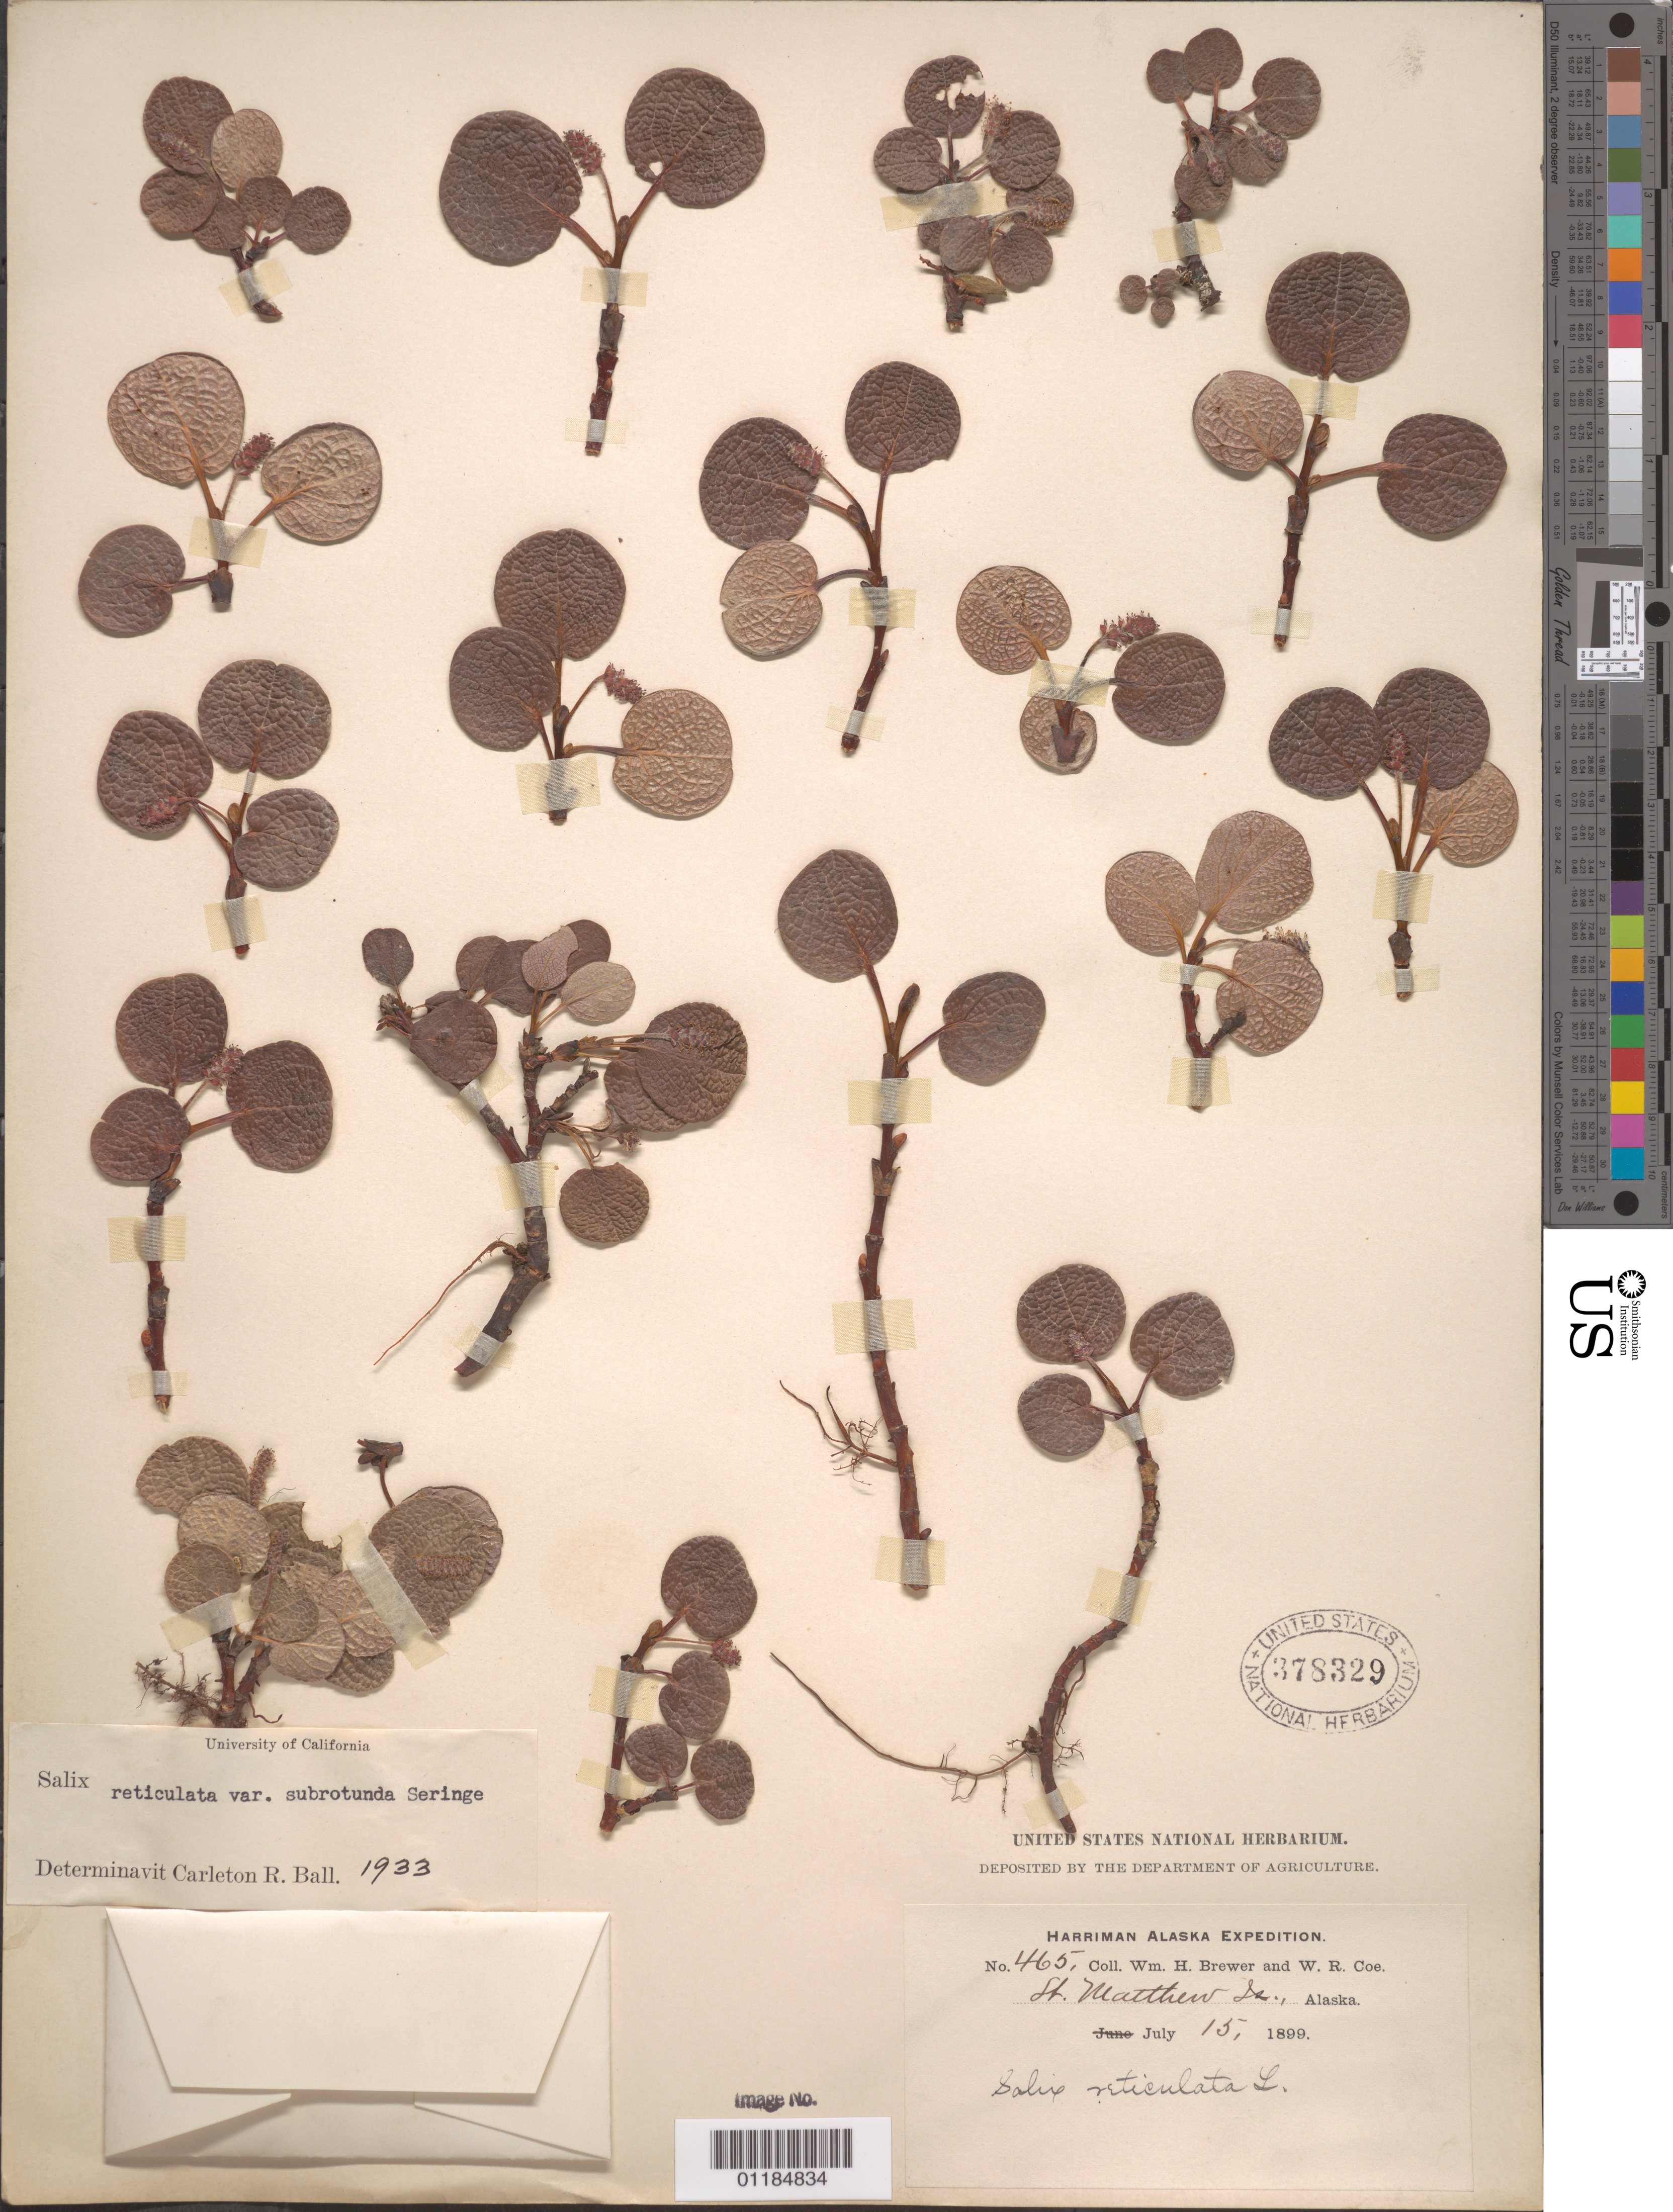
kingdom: Plantae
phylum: Tracheophyta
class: Magnoliopsida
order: Malpighiales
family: Salicaceae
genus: Salix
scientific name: Salix reticulata var. subrotunda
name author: Ser.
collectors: W. H. Brewer & W. Coe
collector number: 465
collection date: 1899-07-15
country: United States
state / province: Alaska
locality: St. Matthew Island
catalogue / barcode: US 378329